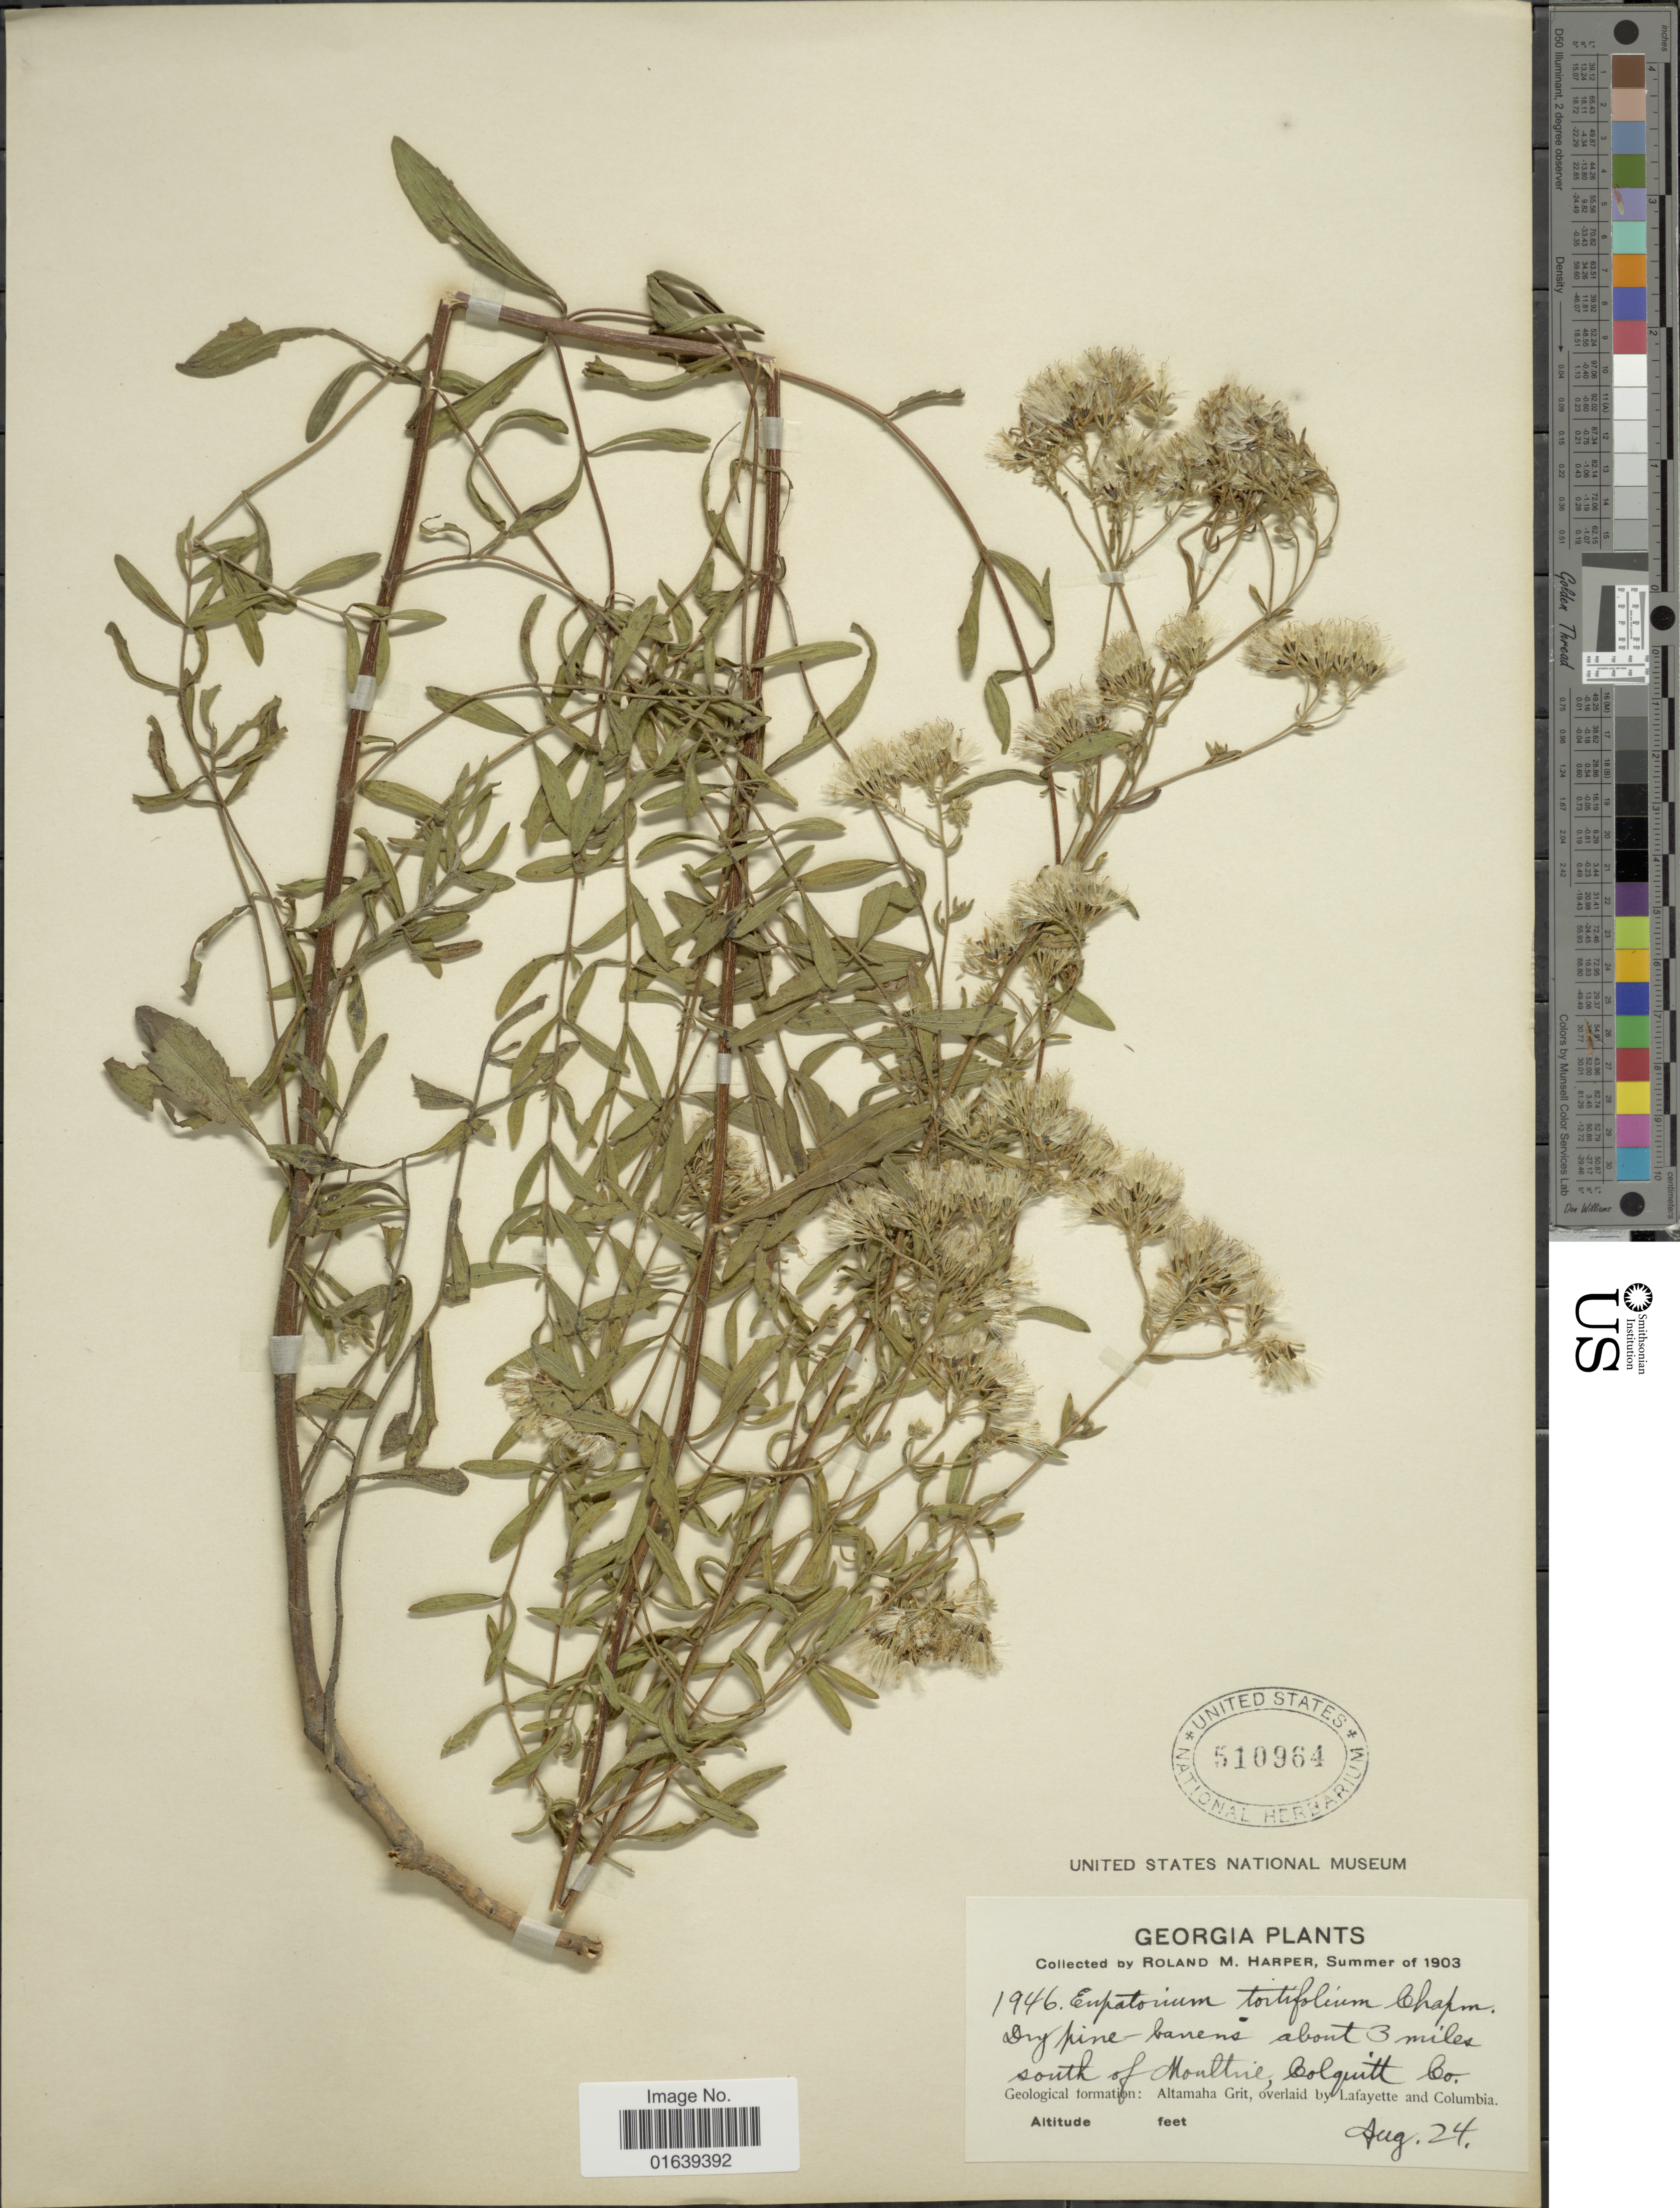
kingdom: Plantae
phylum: Tracheophyta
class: Magnoliopsida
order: Asterales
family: Asteraceae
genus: Eupatorium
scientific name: Eupatorium linearifolium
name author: Walter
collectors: R. M. Harper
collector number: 1946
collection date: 1903-08-24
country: United States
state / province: Georgia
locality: Dry pine-barrens about 3 miles south of Moultrie, Colquitt Co.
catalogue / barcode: US 510964